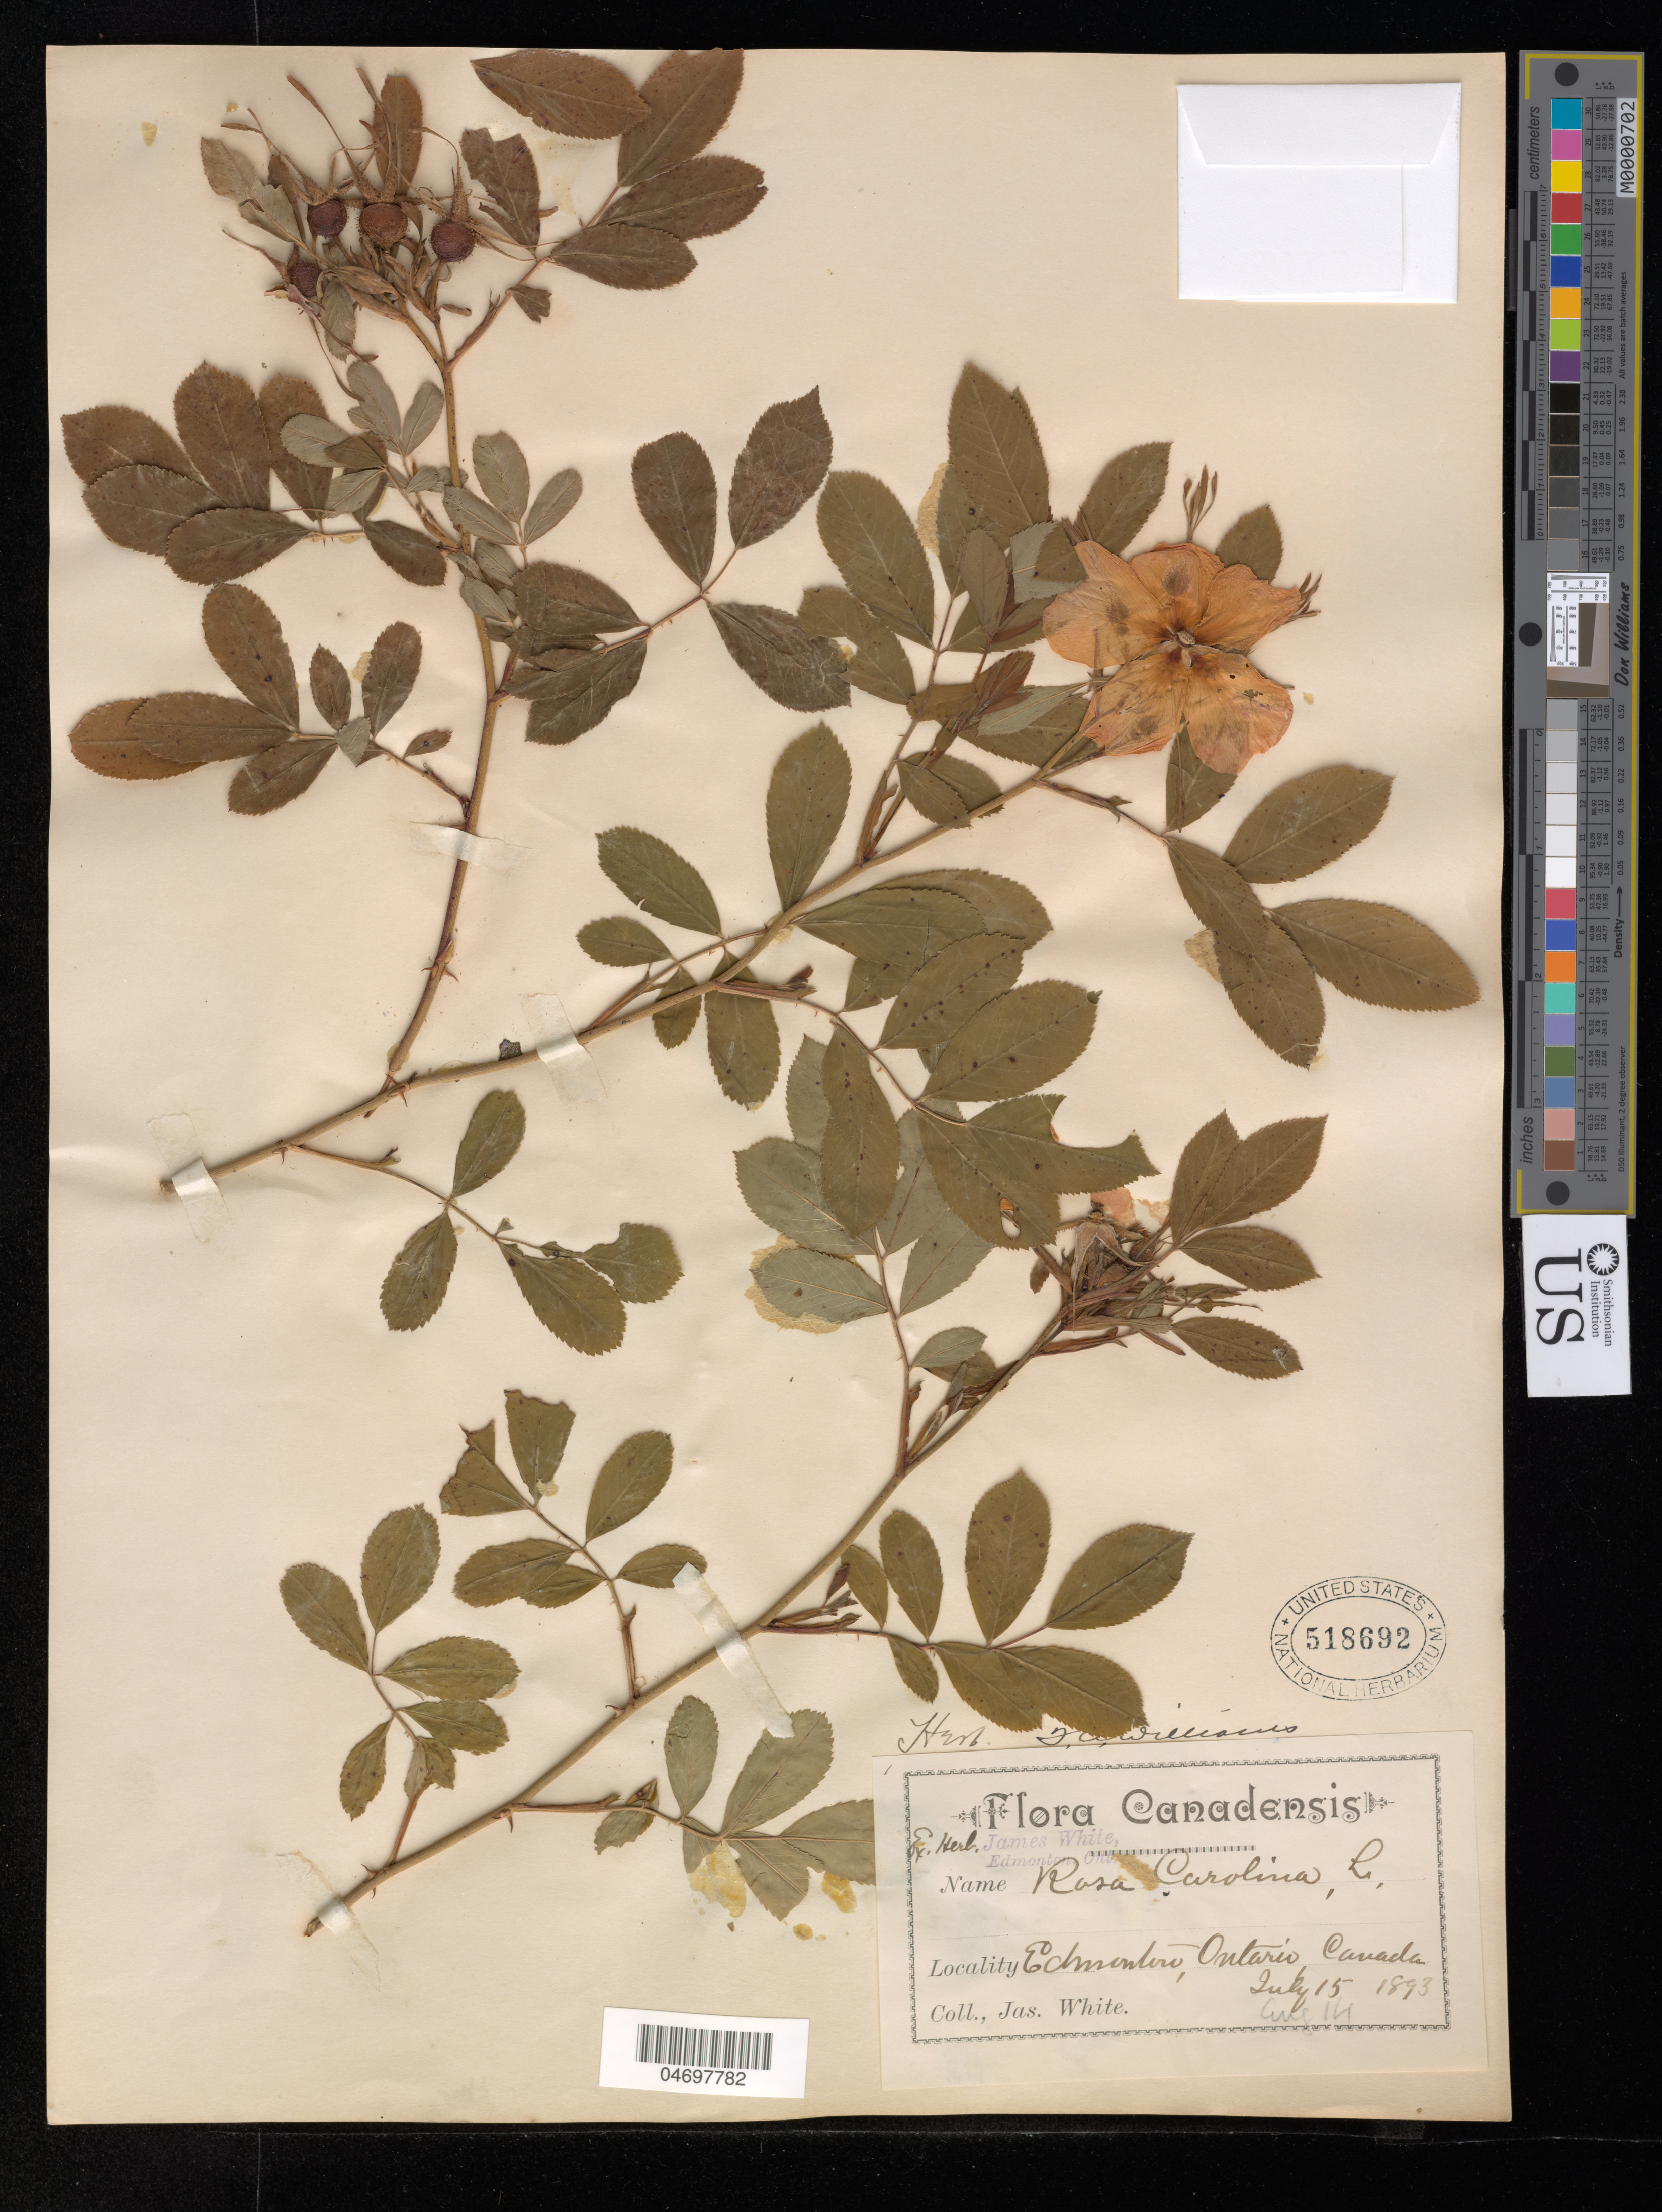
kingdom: Plantae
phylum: Tracheophyta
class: Magnoliopsida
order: Rosales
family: Rosaceae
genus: Rosa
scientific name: Rosa carolina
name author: L.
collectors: J. T. White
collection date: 1893-07-15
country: Canada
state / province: Ontario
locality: Edmonton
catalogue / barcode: US 518692